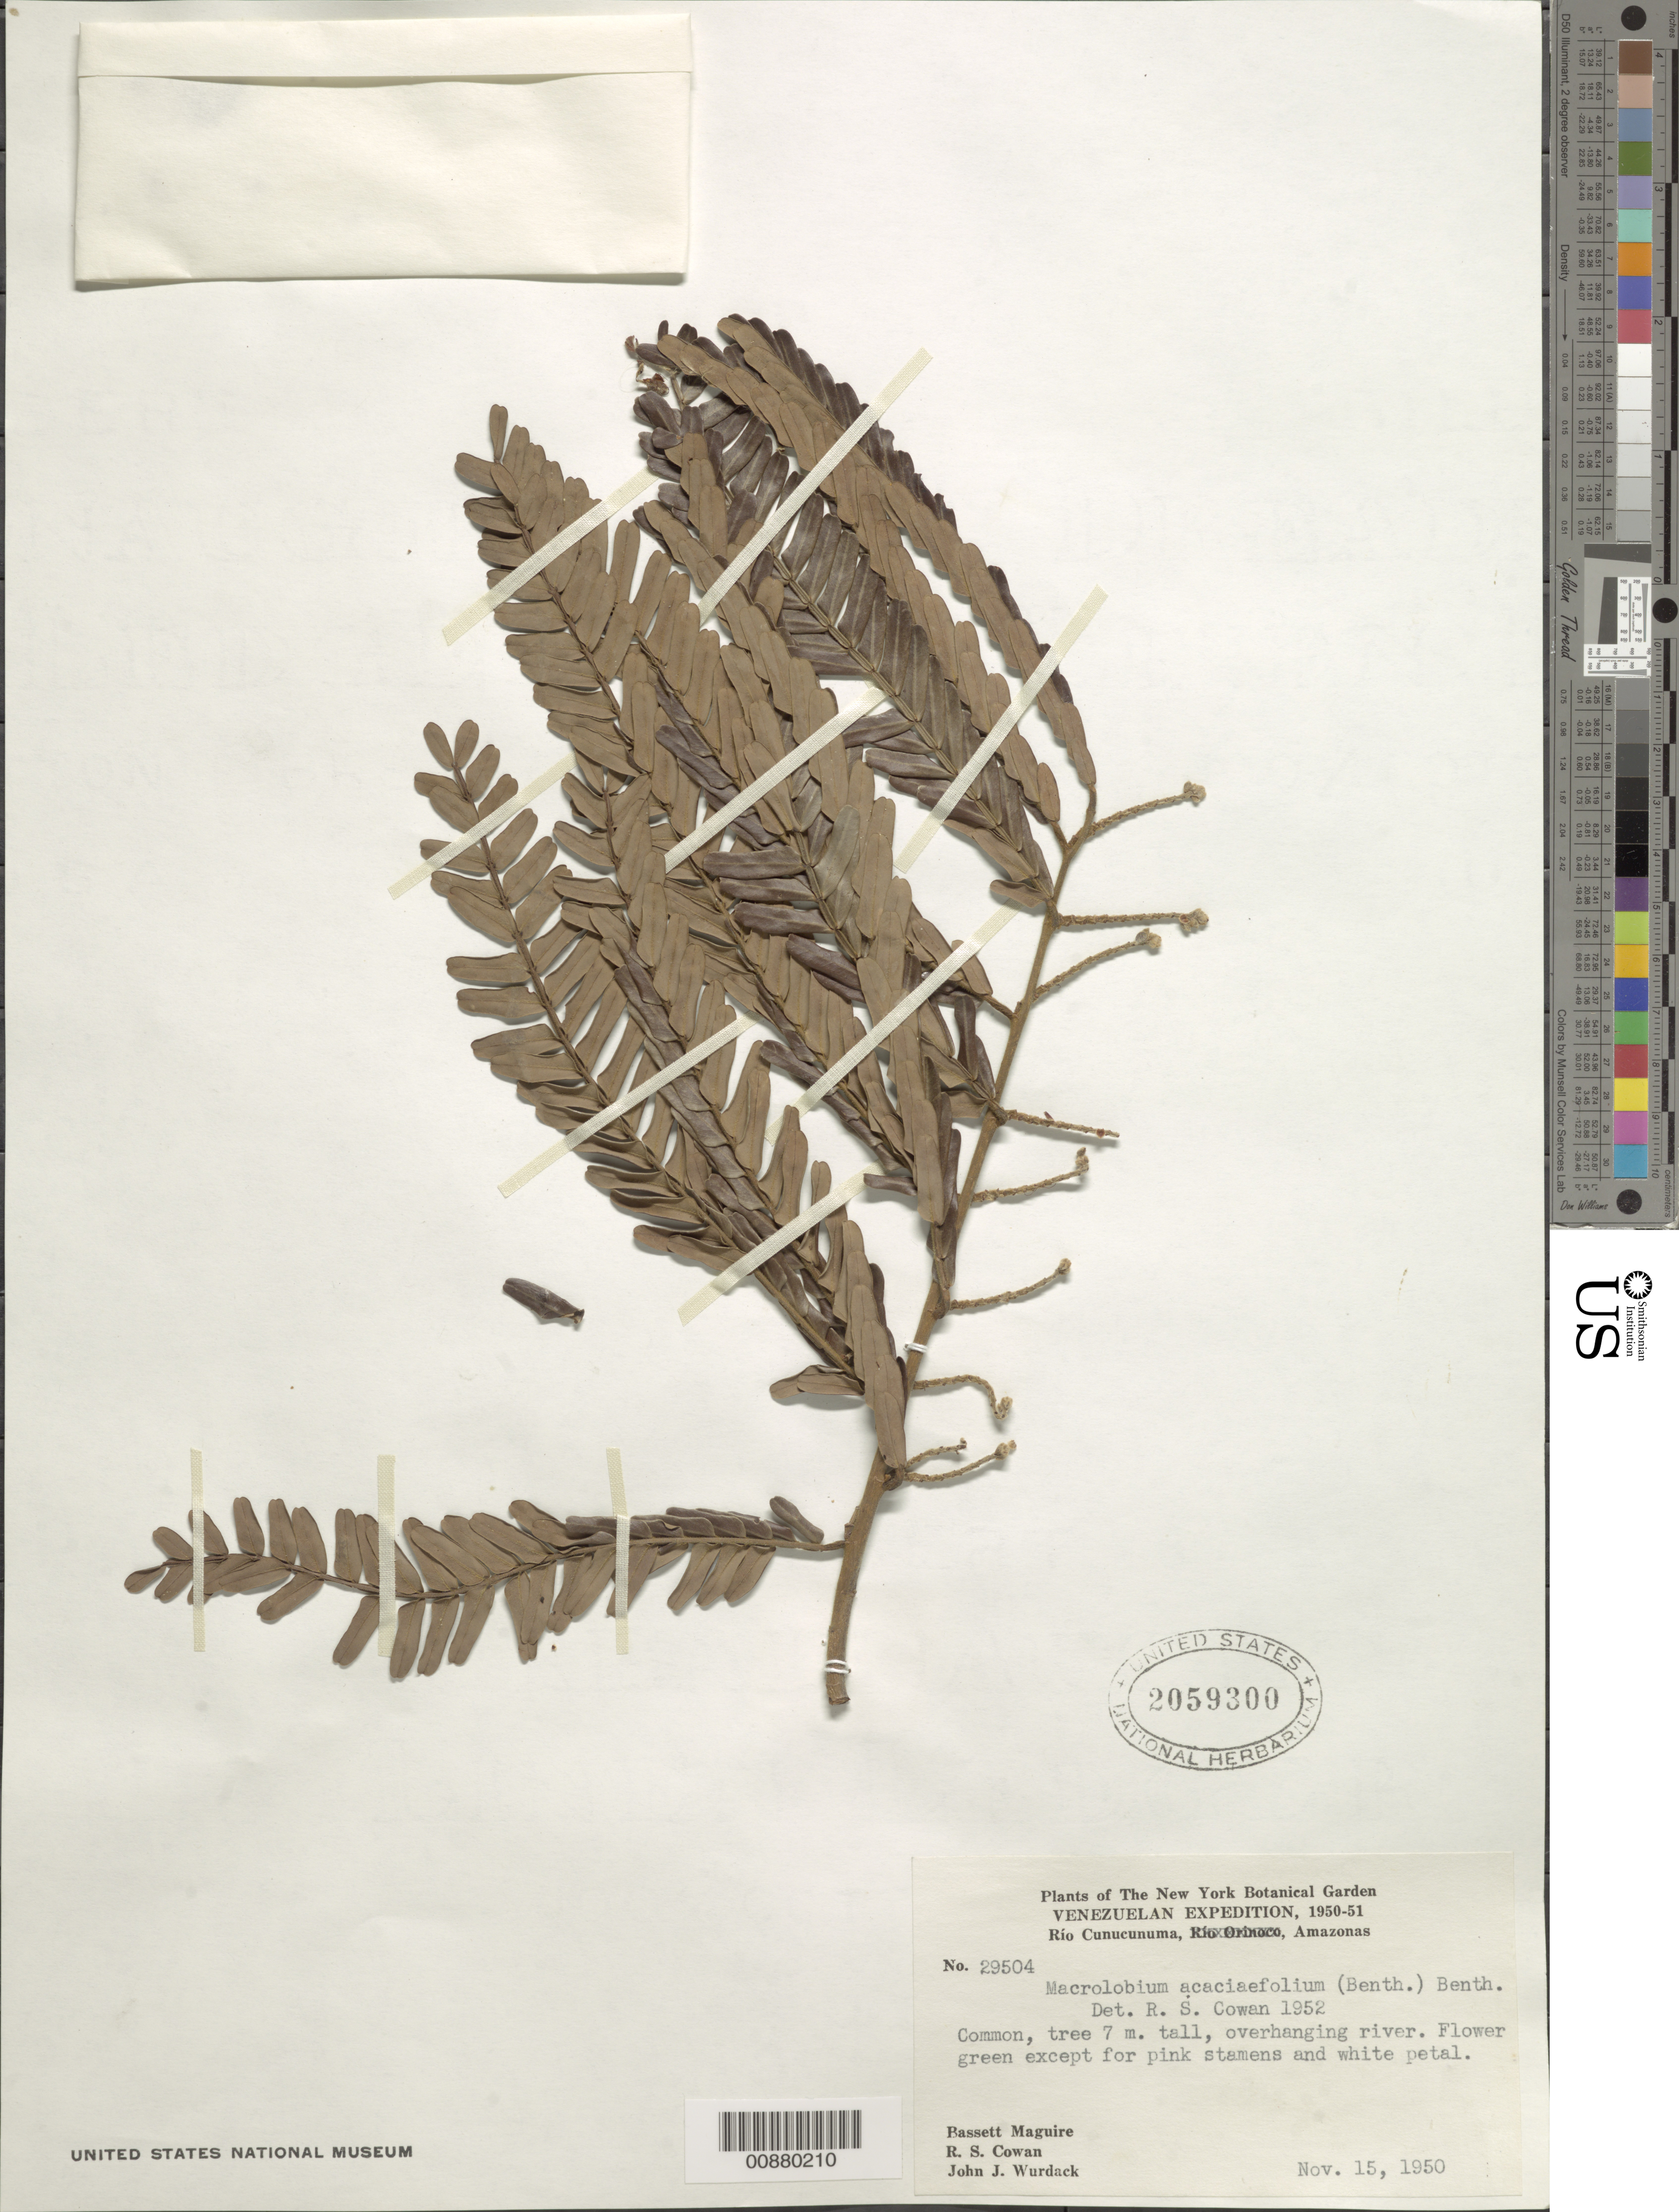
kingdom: Plantae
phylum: Tracheophyta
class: Magnoliopsida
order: Fabales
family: Fabaceae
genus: Macrolobium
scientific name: Macrolobium acaciifolium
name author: (Benth.) Benth.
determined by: Cowan, R. S.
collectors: B. Maguire, R. S. Cowan & J. J. Wurdack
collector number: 29504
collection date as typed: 15-Nov-50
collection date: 1950-11-15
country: Venezuela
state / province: Amazonas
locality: Río Cunucunuma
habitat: Overhanging river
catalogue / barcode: US 2059300